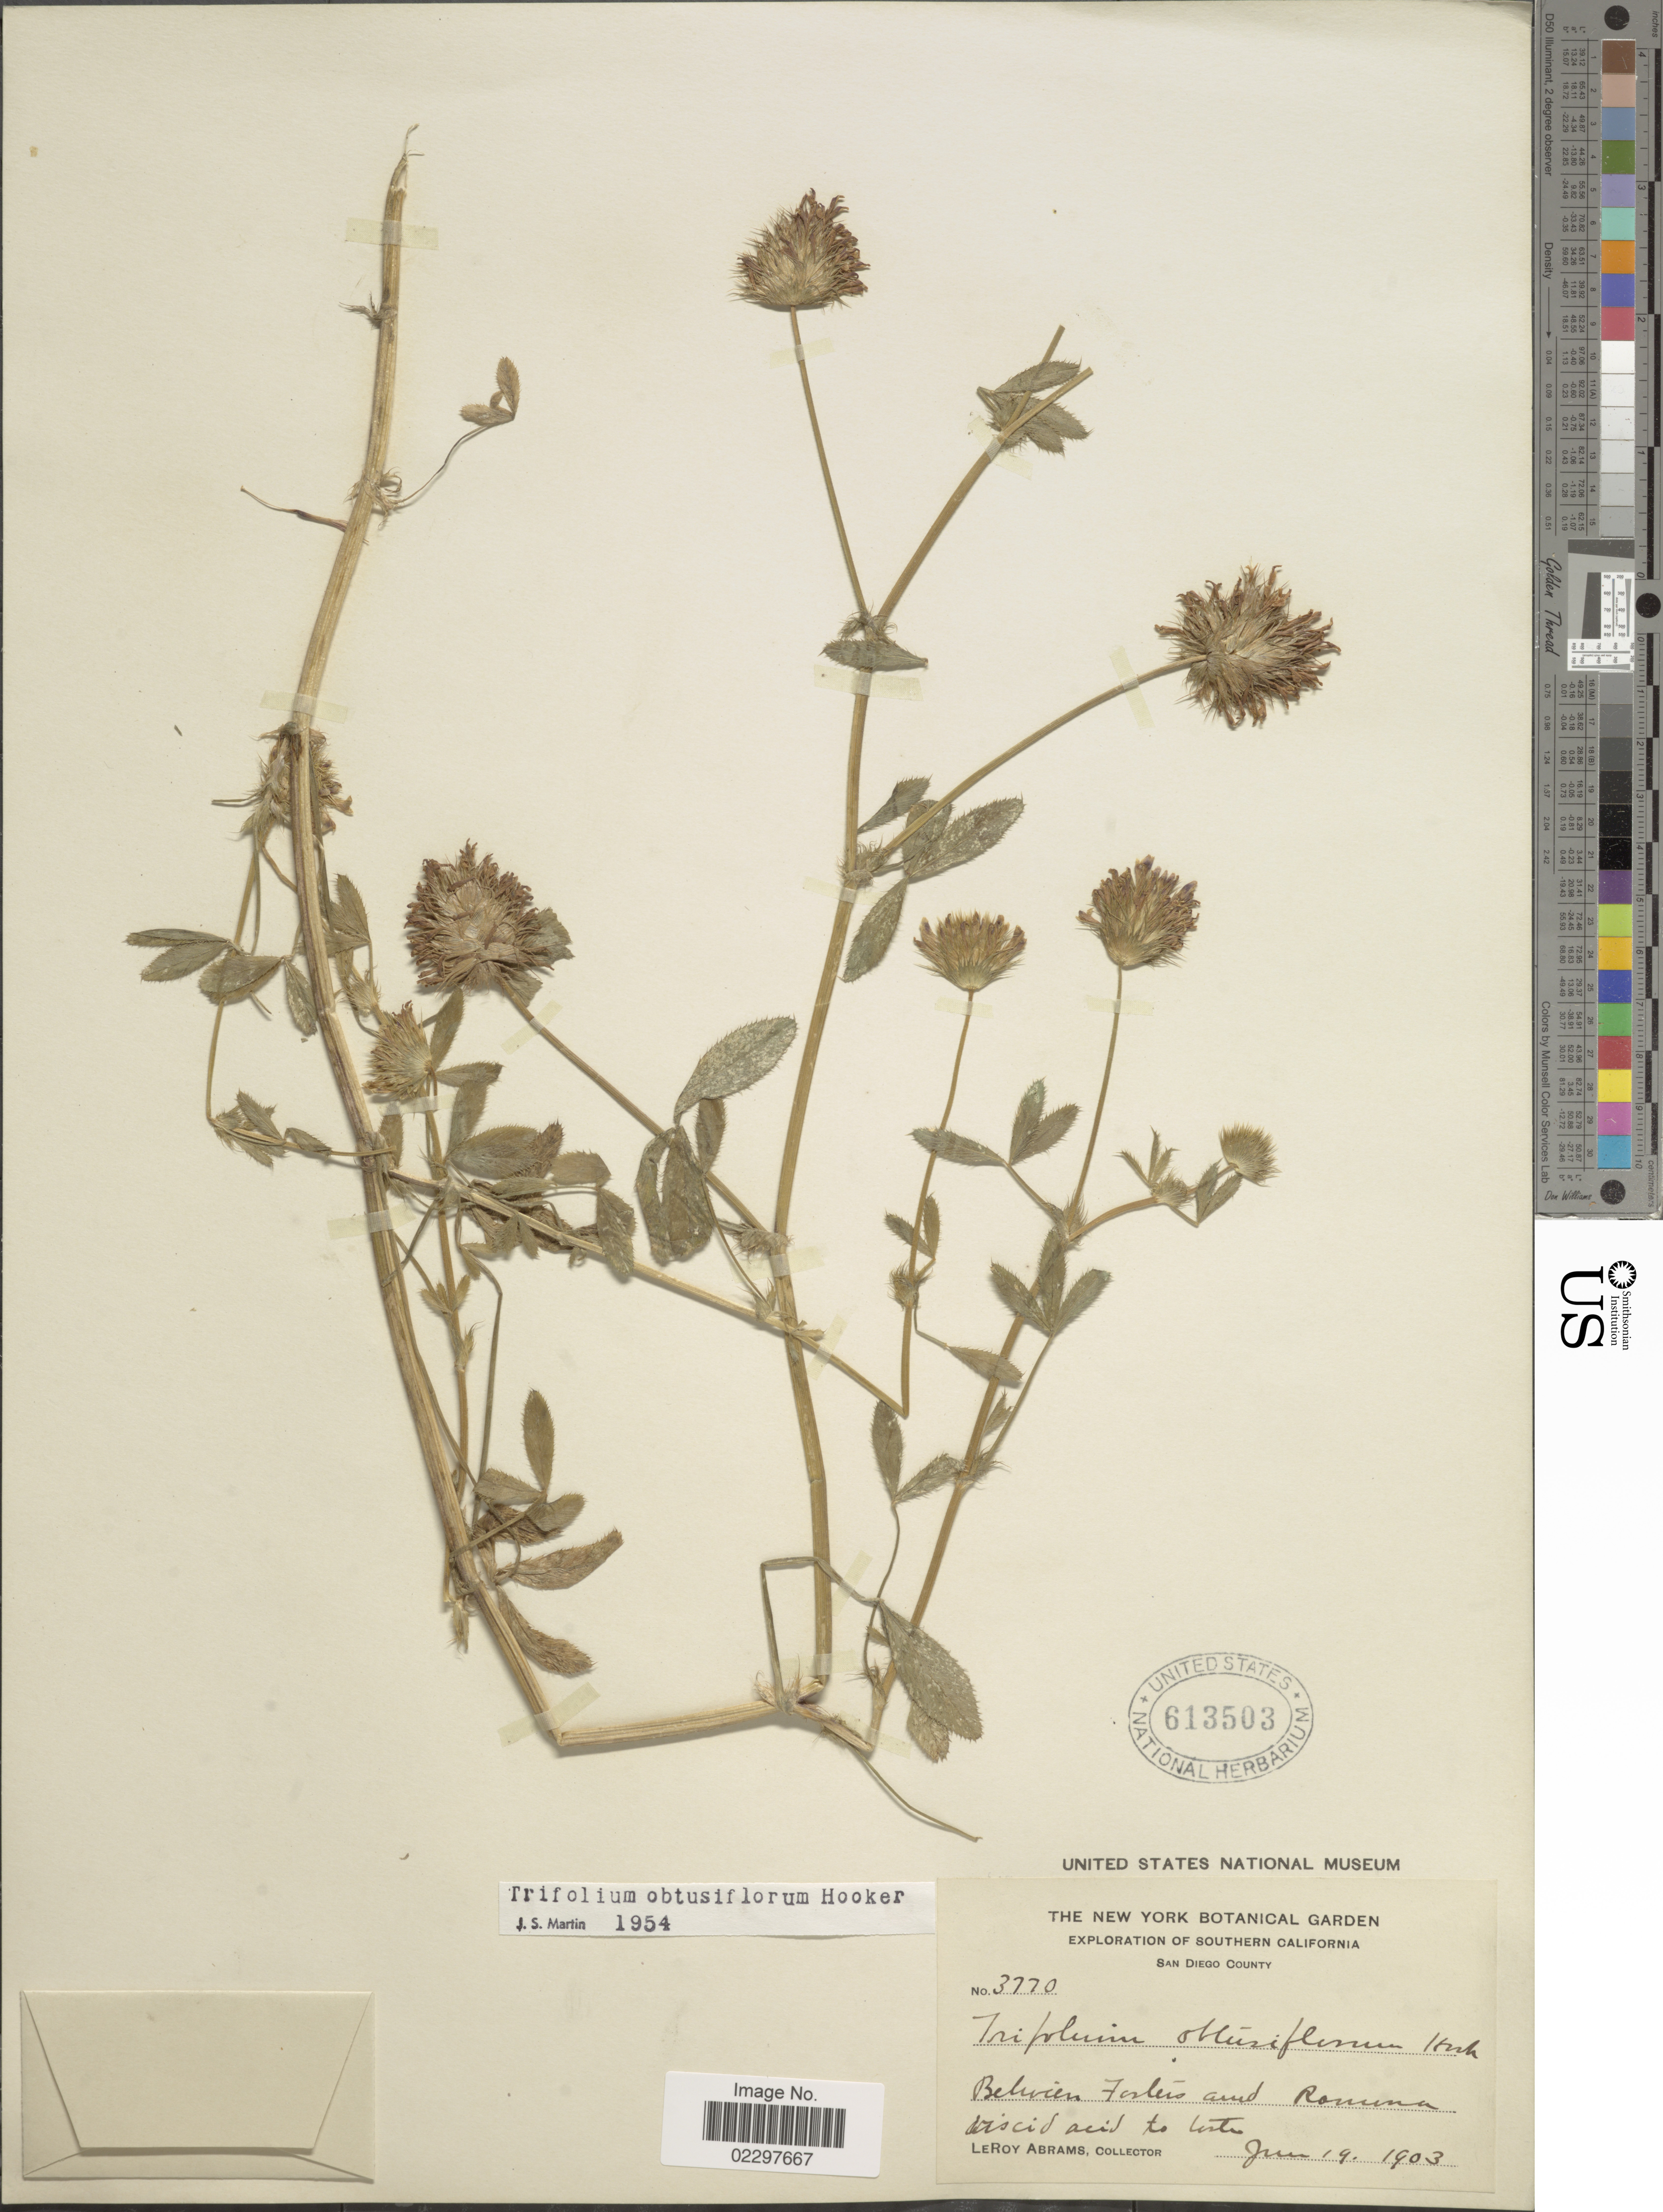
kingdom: Plantae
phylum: Tracheophyta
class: Magnoliopsida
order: Fabales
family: Fabaceae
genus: Trifolium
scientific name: Trifolium obtusiflorum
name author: Hook.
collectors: L. Abrams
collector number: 3770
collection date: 1903-06-19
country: United States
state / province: California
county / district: San Diego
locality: Southern California, San Diego County, Between Fosters and Ronuna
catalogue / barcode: US 613503